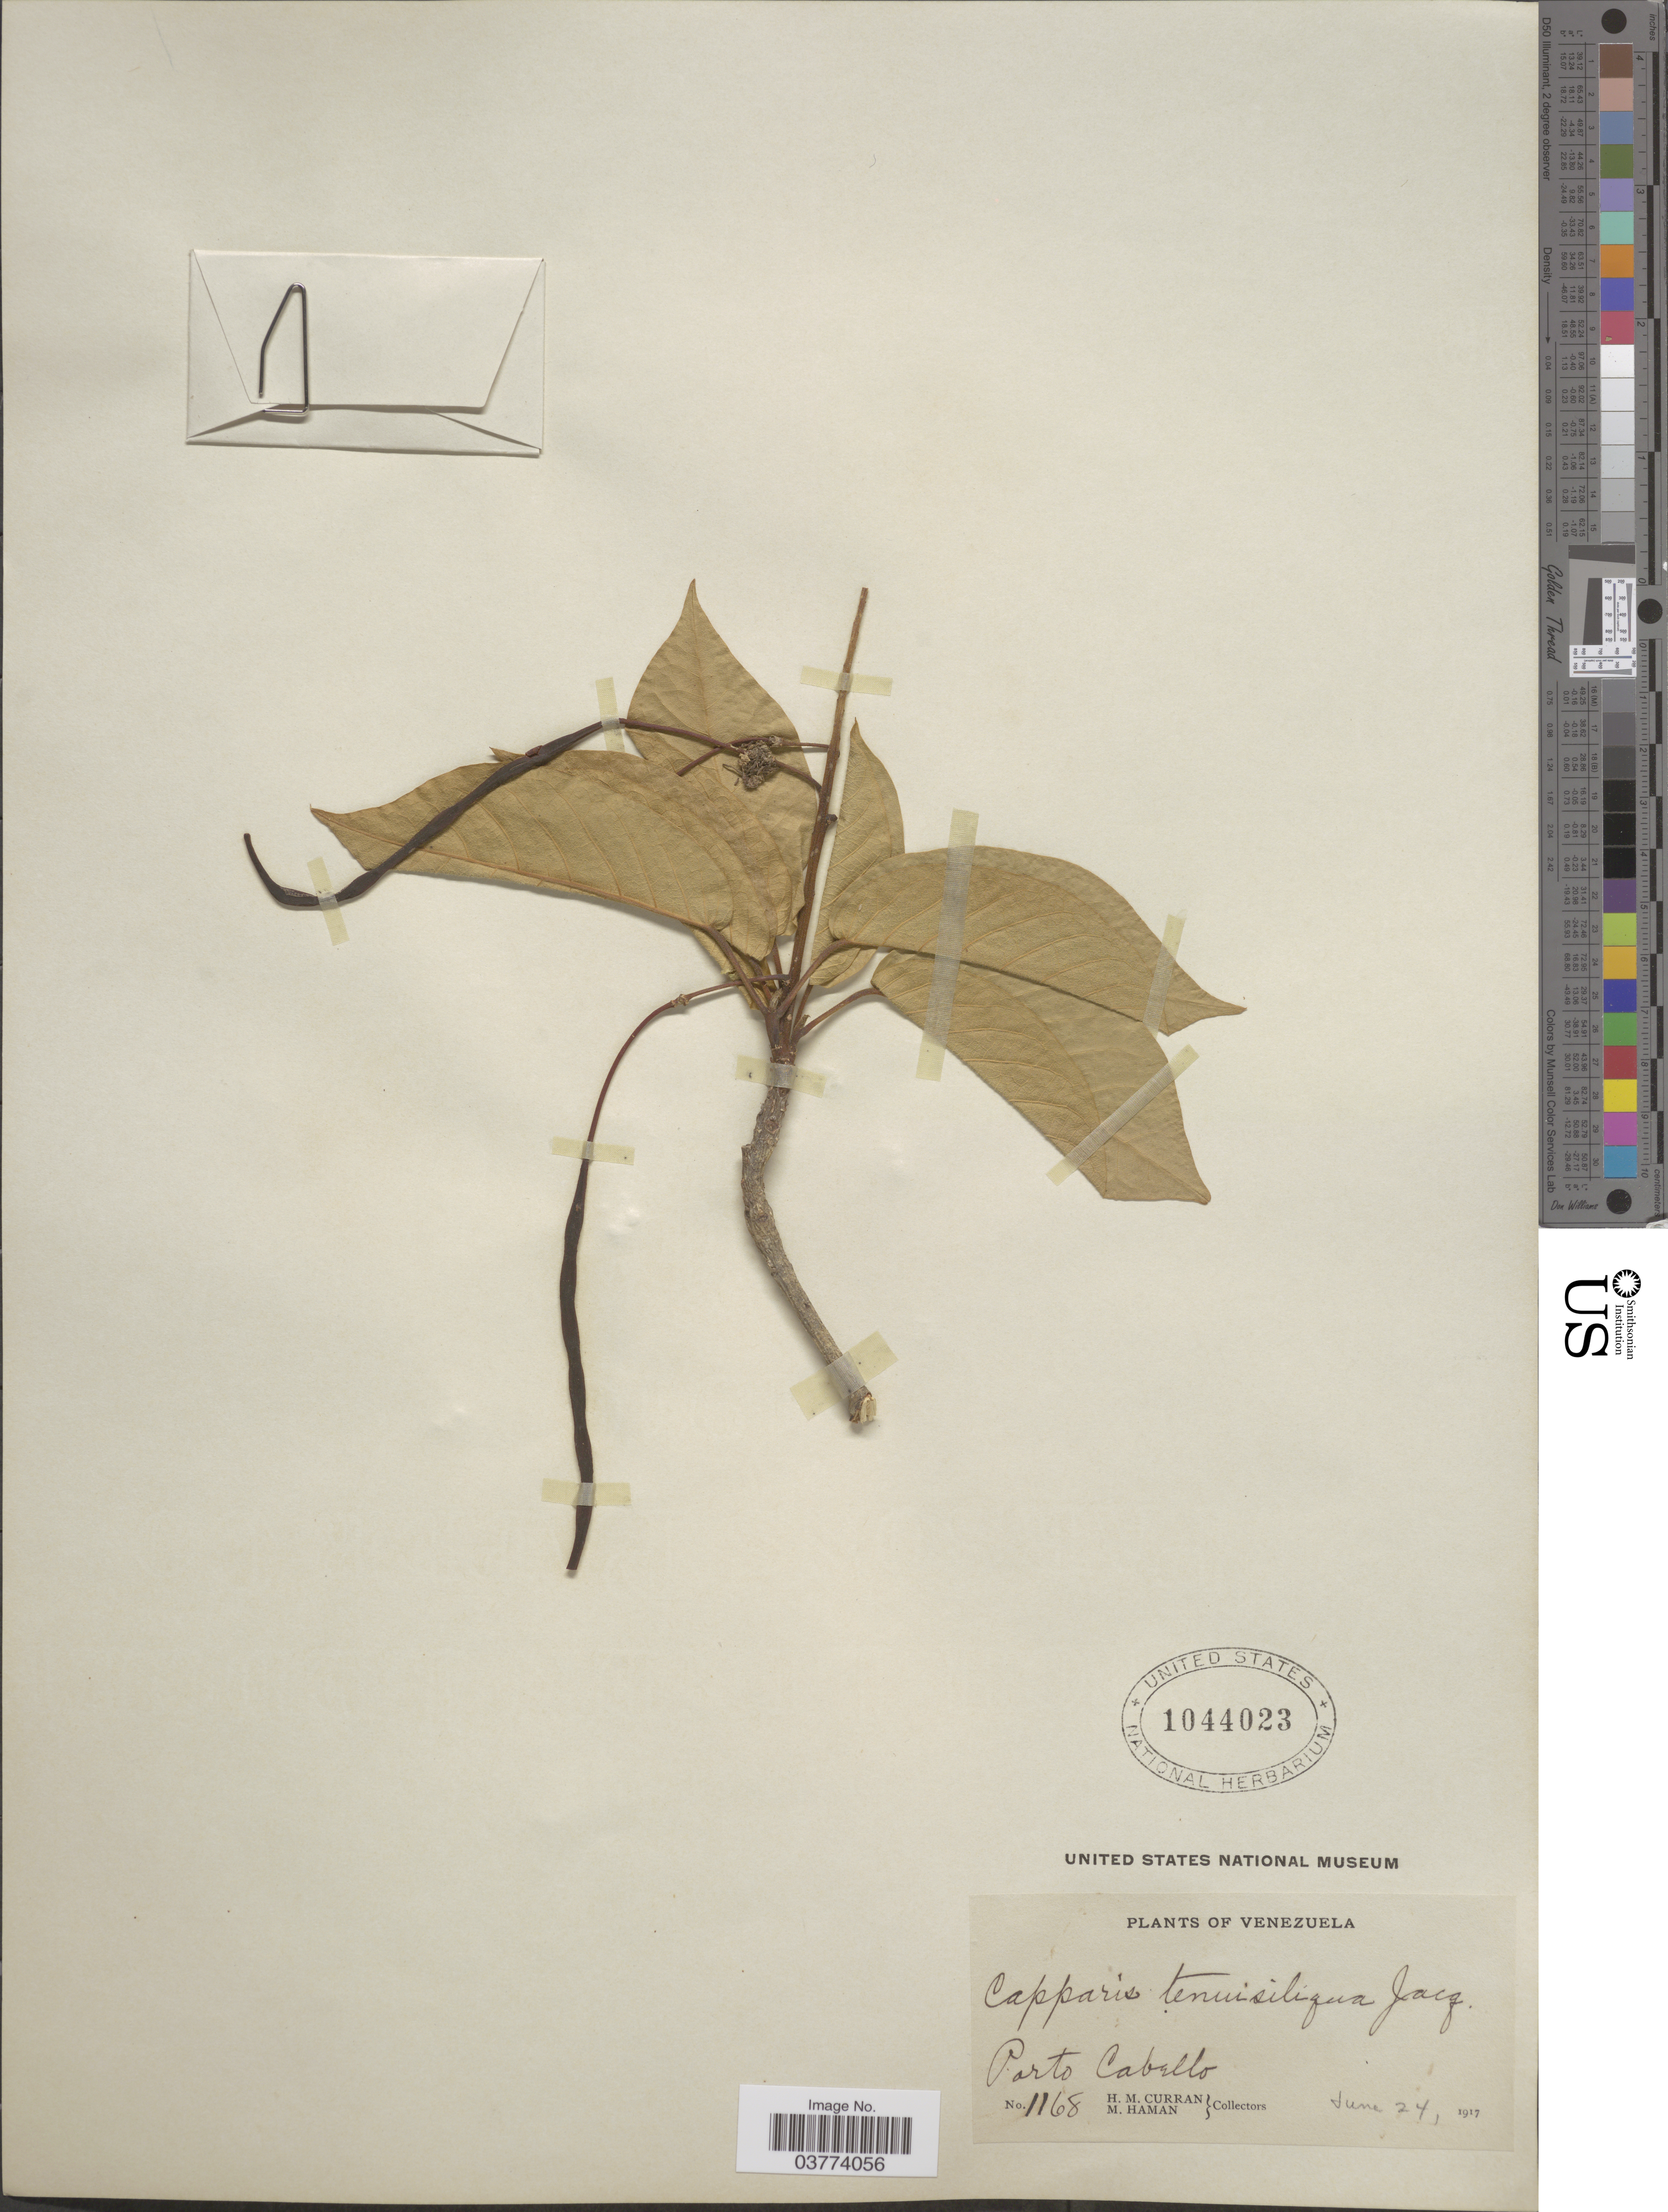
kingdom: Plantae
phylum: Tracheophyta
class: Magnoliopsida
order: Brassicales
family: Capparaceae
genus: Monilicarpa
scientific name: Monilicarpa tenuisiliqua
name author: (Jacq.) Cornejo & Iltis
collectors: H. M. Curran & M. Haman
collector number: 1186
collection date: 1917-06-24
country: Venezuela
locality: Parto Cabello.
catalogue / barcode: US 1044023